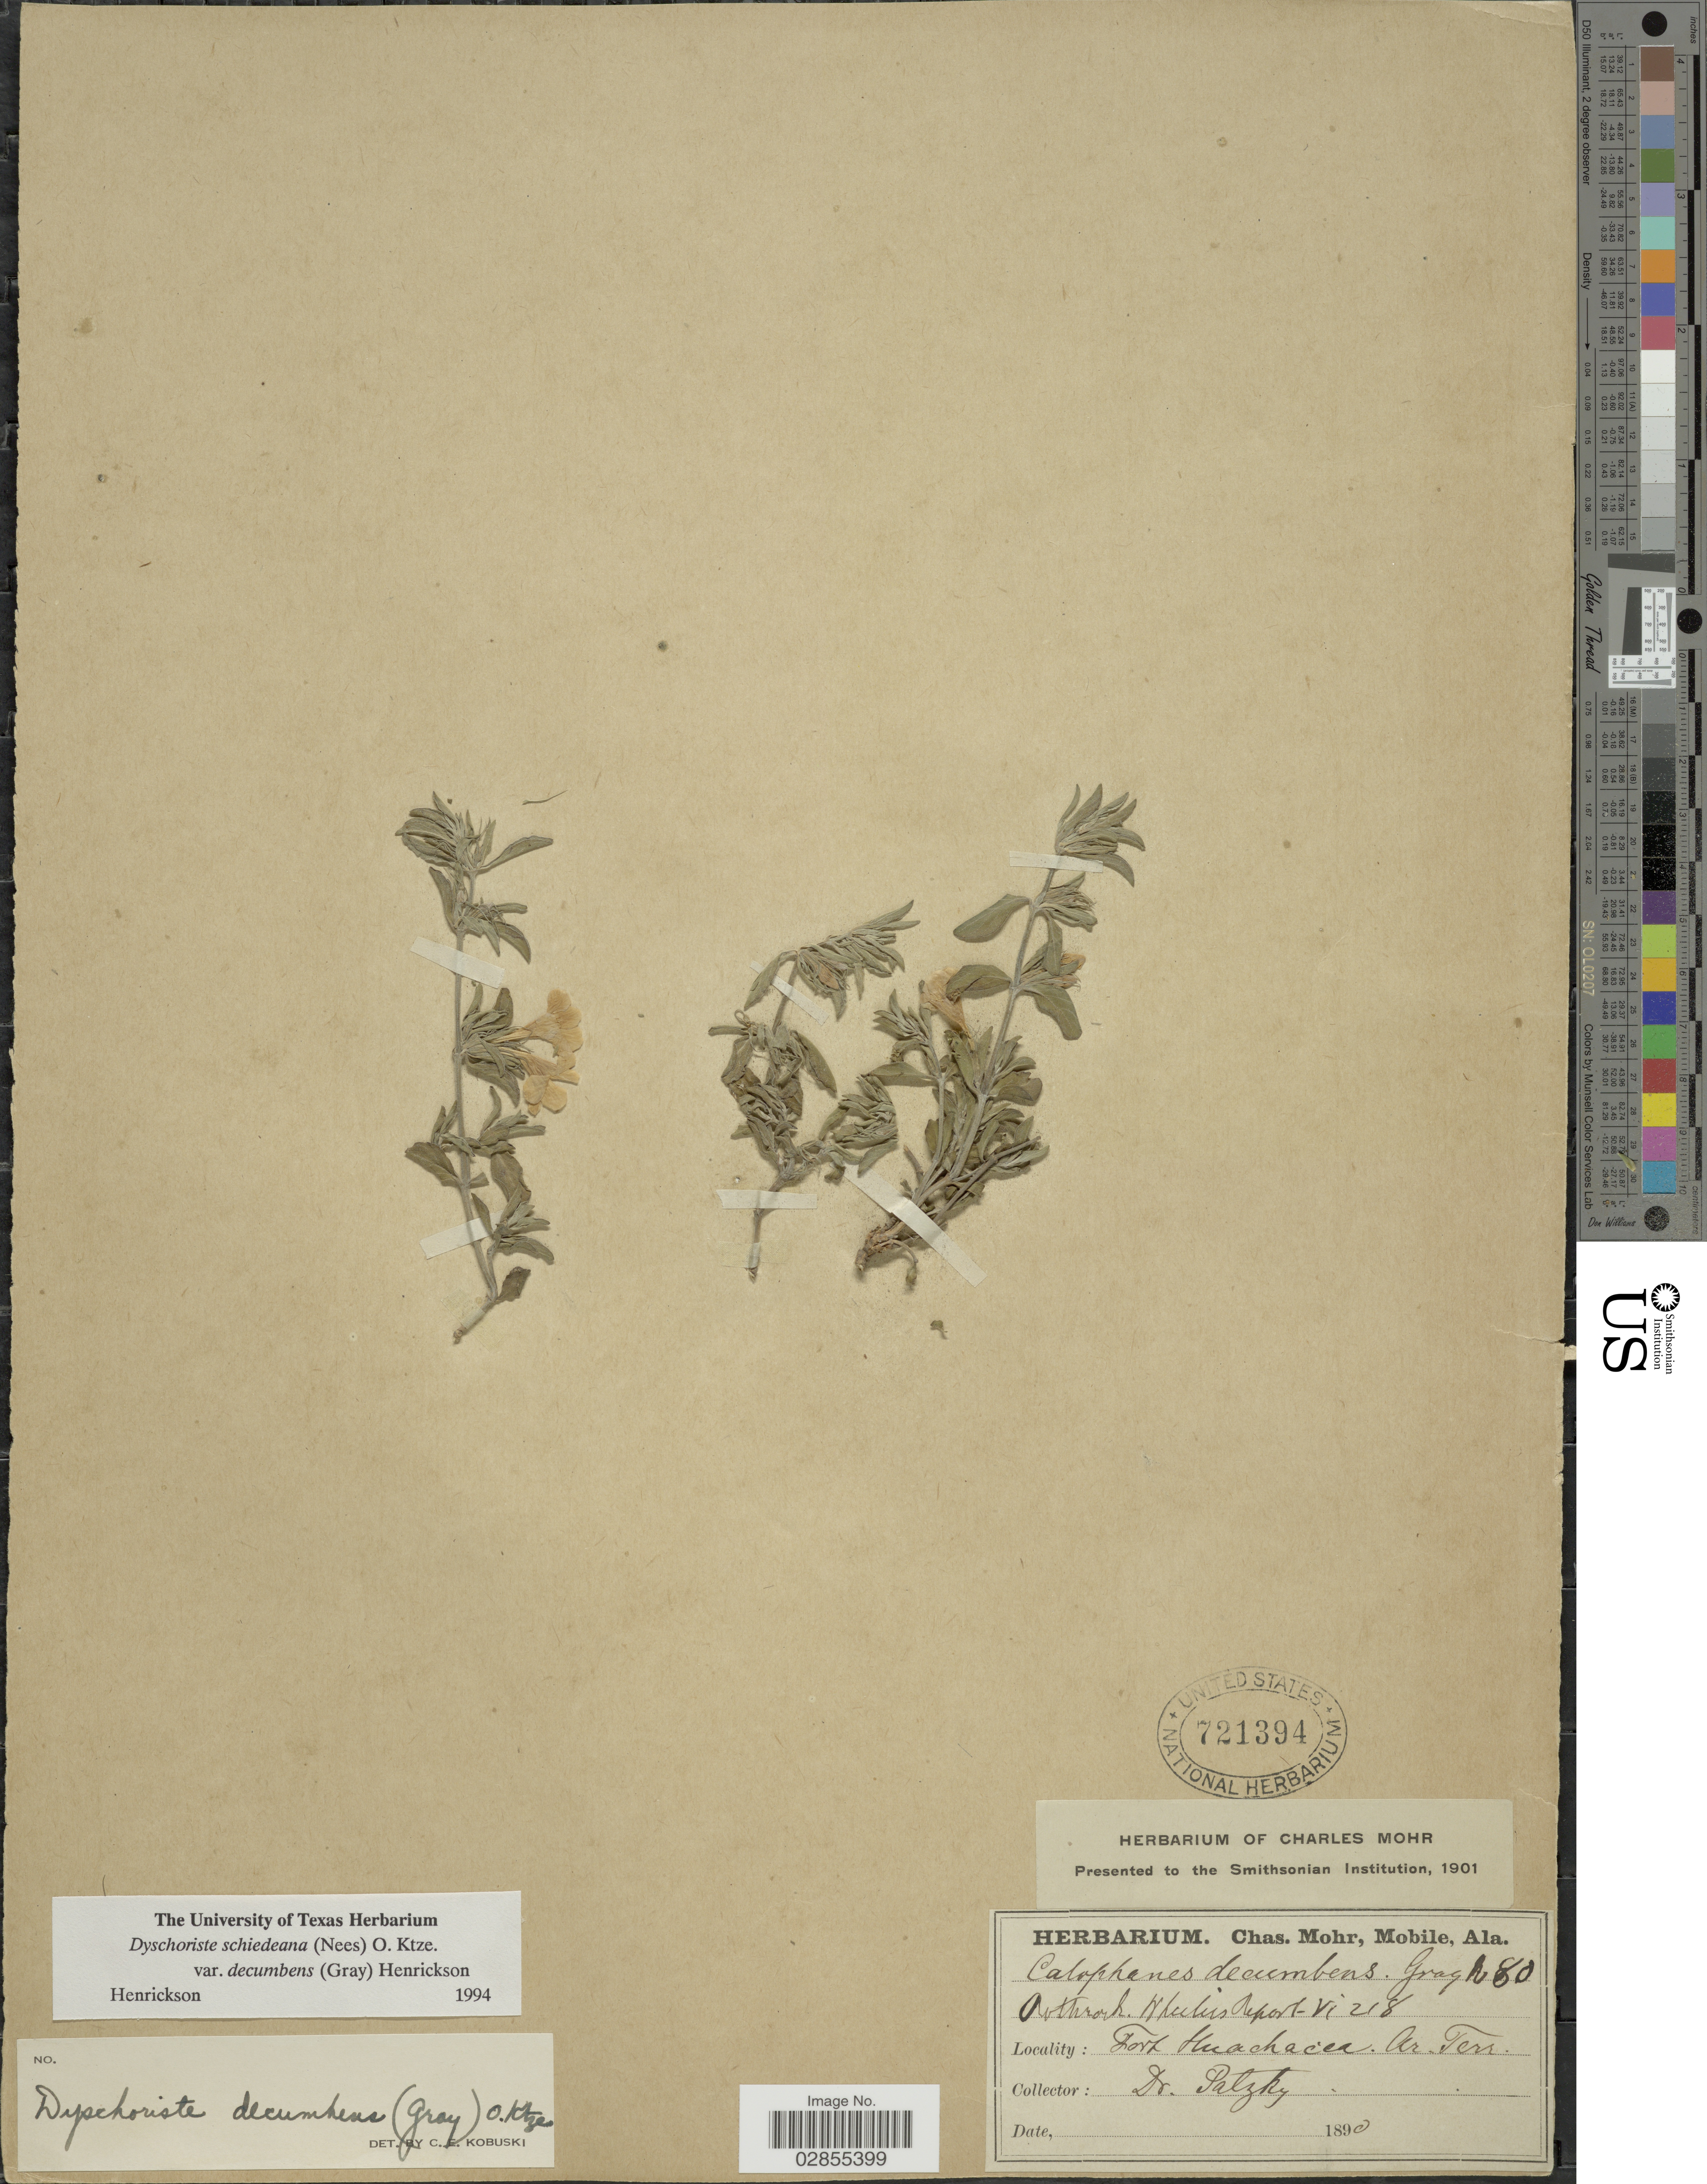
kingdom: Plantae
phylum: Tracheophyta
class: Magnoliopsida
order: Lamiales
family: Acanthaceae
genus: Dyschoriste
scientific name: Dyschoriste schiedeana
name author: (Nees) Kuntze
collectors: -. Patzky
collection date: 1890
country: United States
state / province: Arizona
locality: Fort Huachuca, Ar. Terr.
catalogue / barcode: US 721394